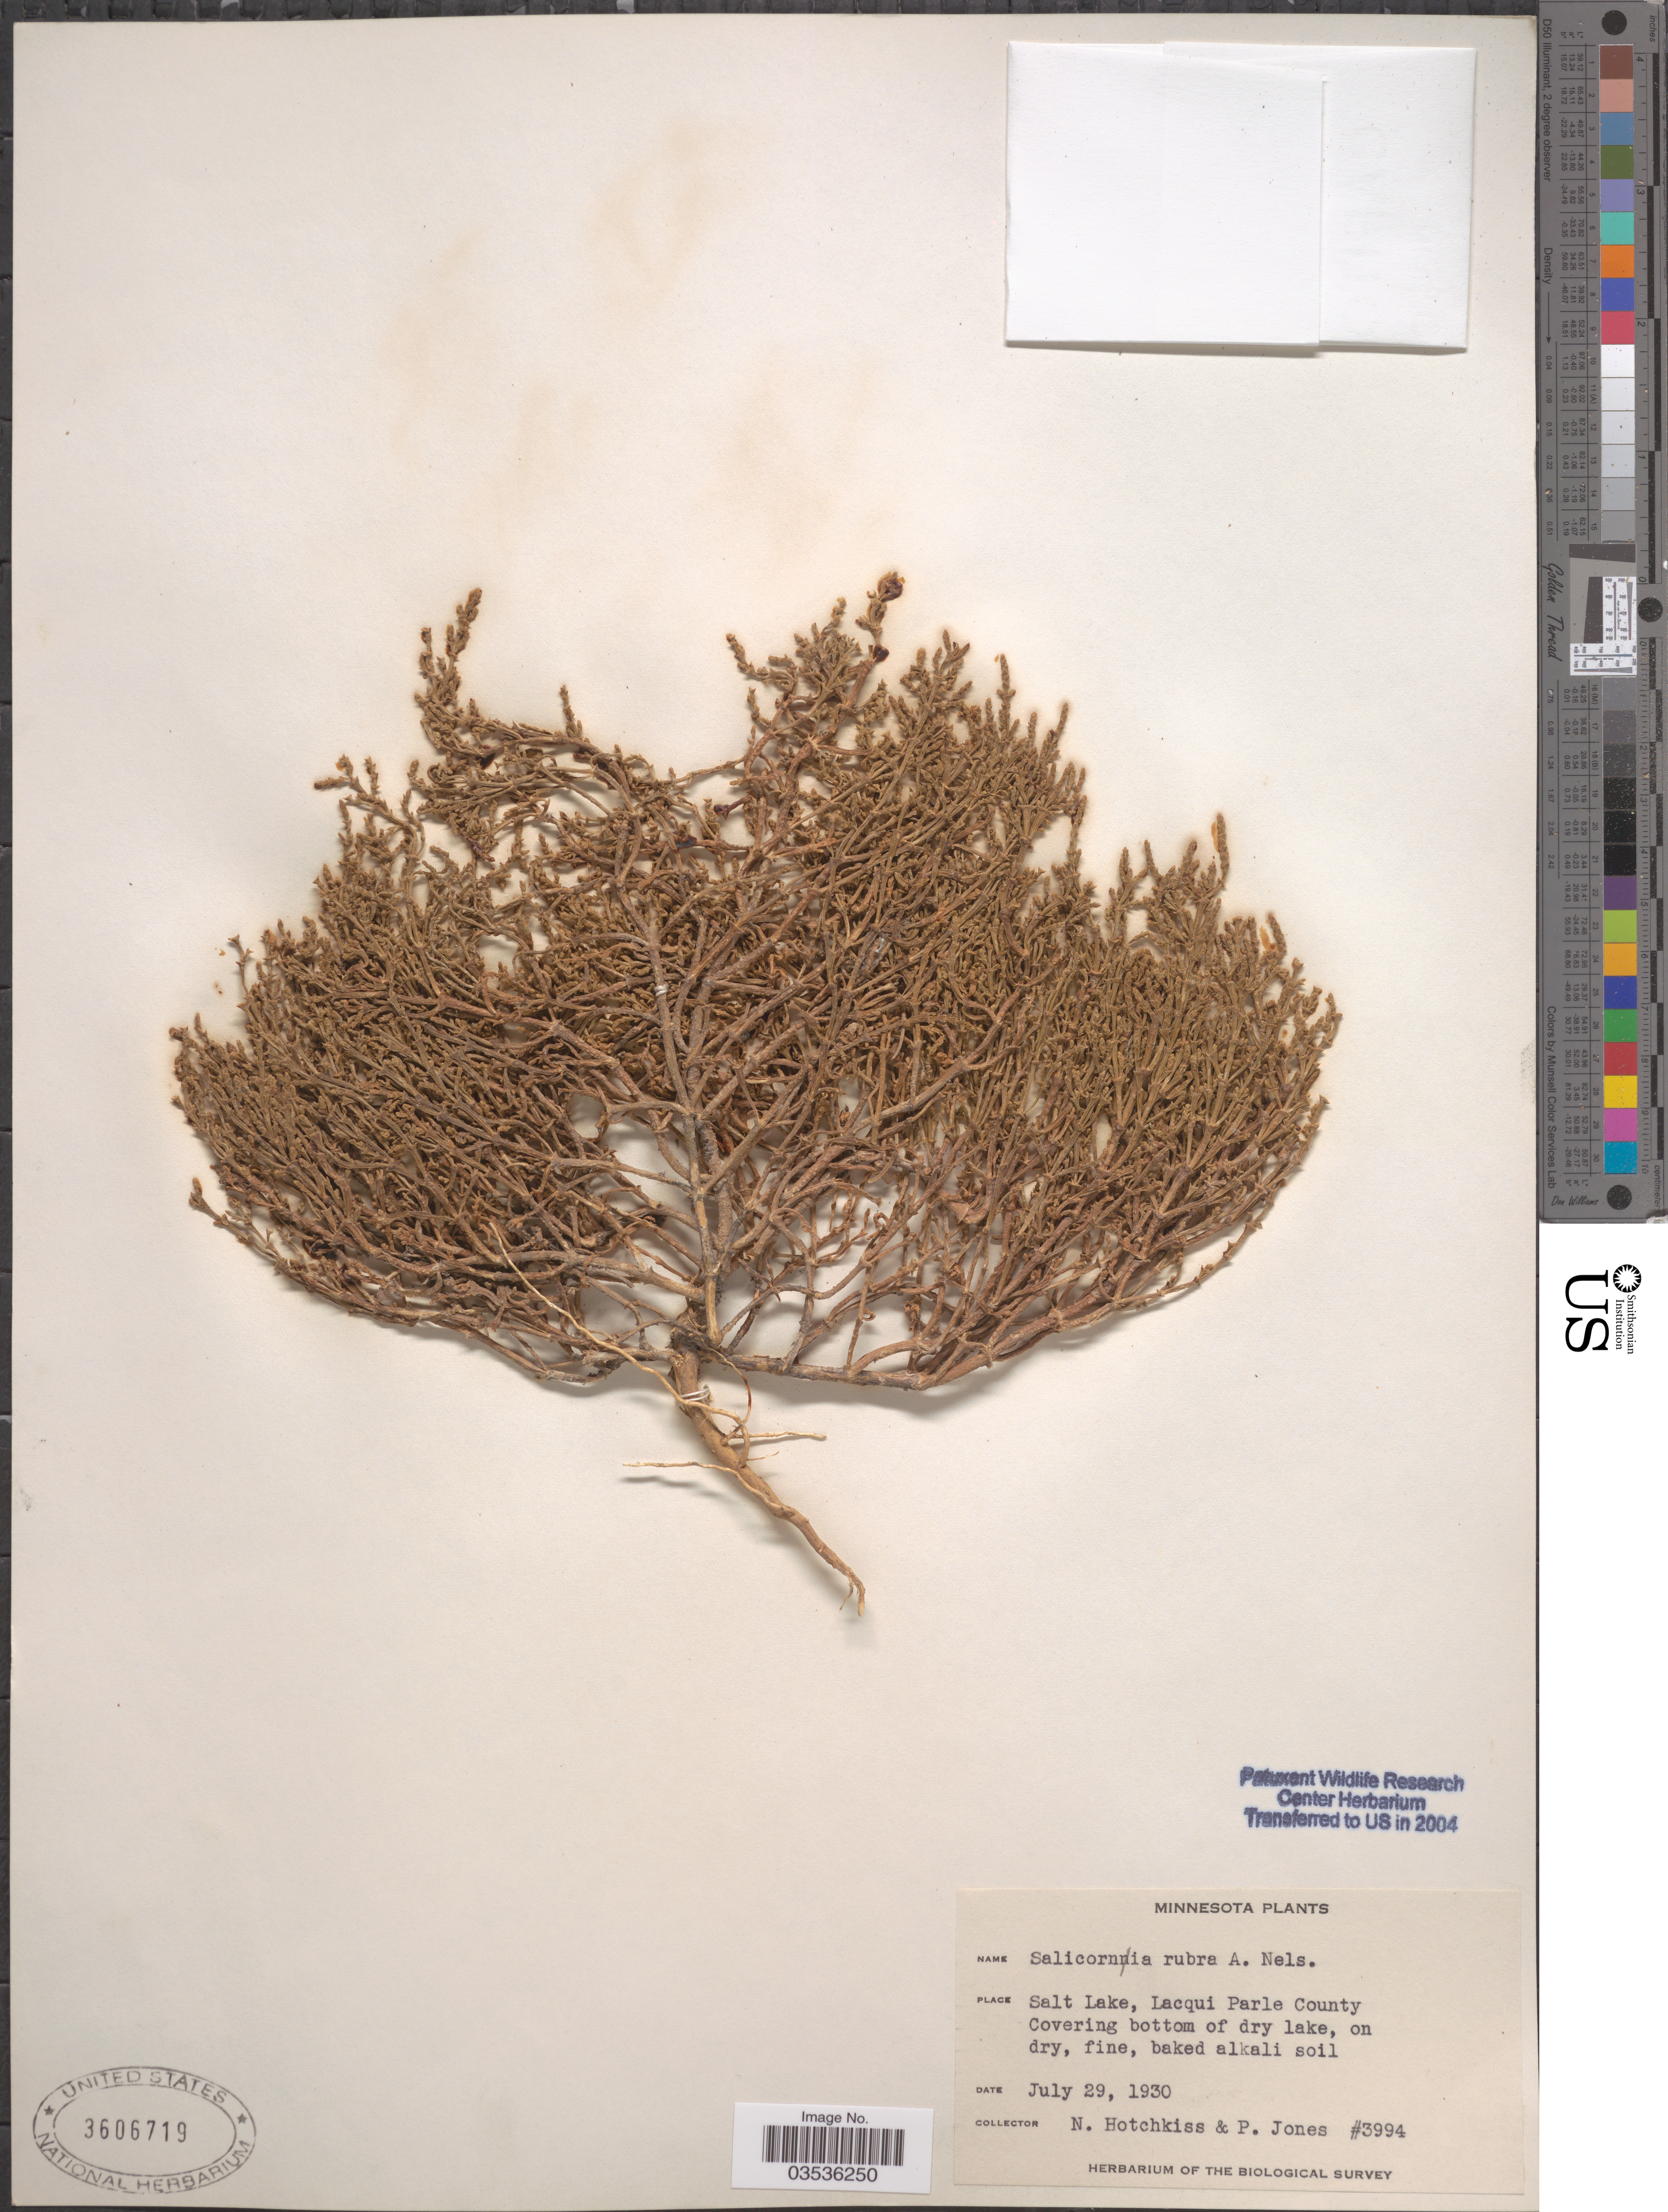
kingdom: Plantae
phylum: Tracheophyta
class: Magnoliopsida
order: Caryophyllales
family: Amaranthaceae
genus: Salicornia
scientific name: Salicornia rubra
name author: A. Nelson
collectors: N. Hotchkiss & P. Jones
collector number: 3994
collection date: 1930-07-29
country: United States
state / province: Minnesota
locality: Salt Lake, Lacqui Parle County.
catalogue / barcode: US 3606719